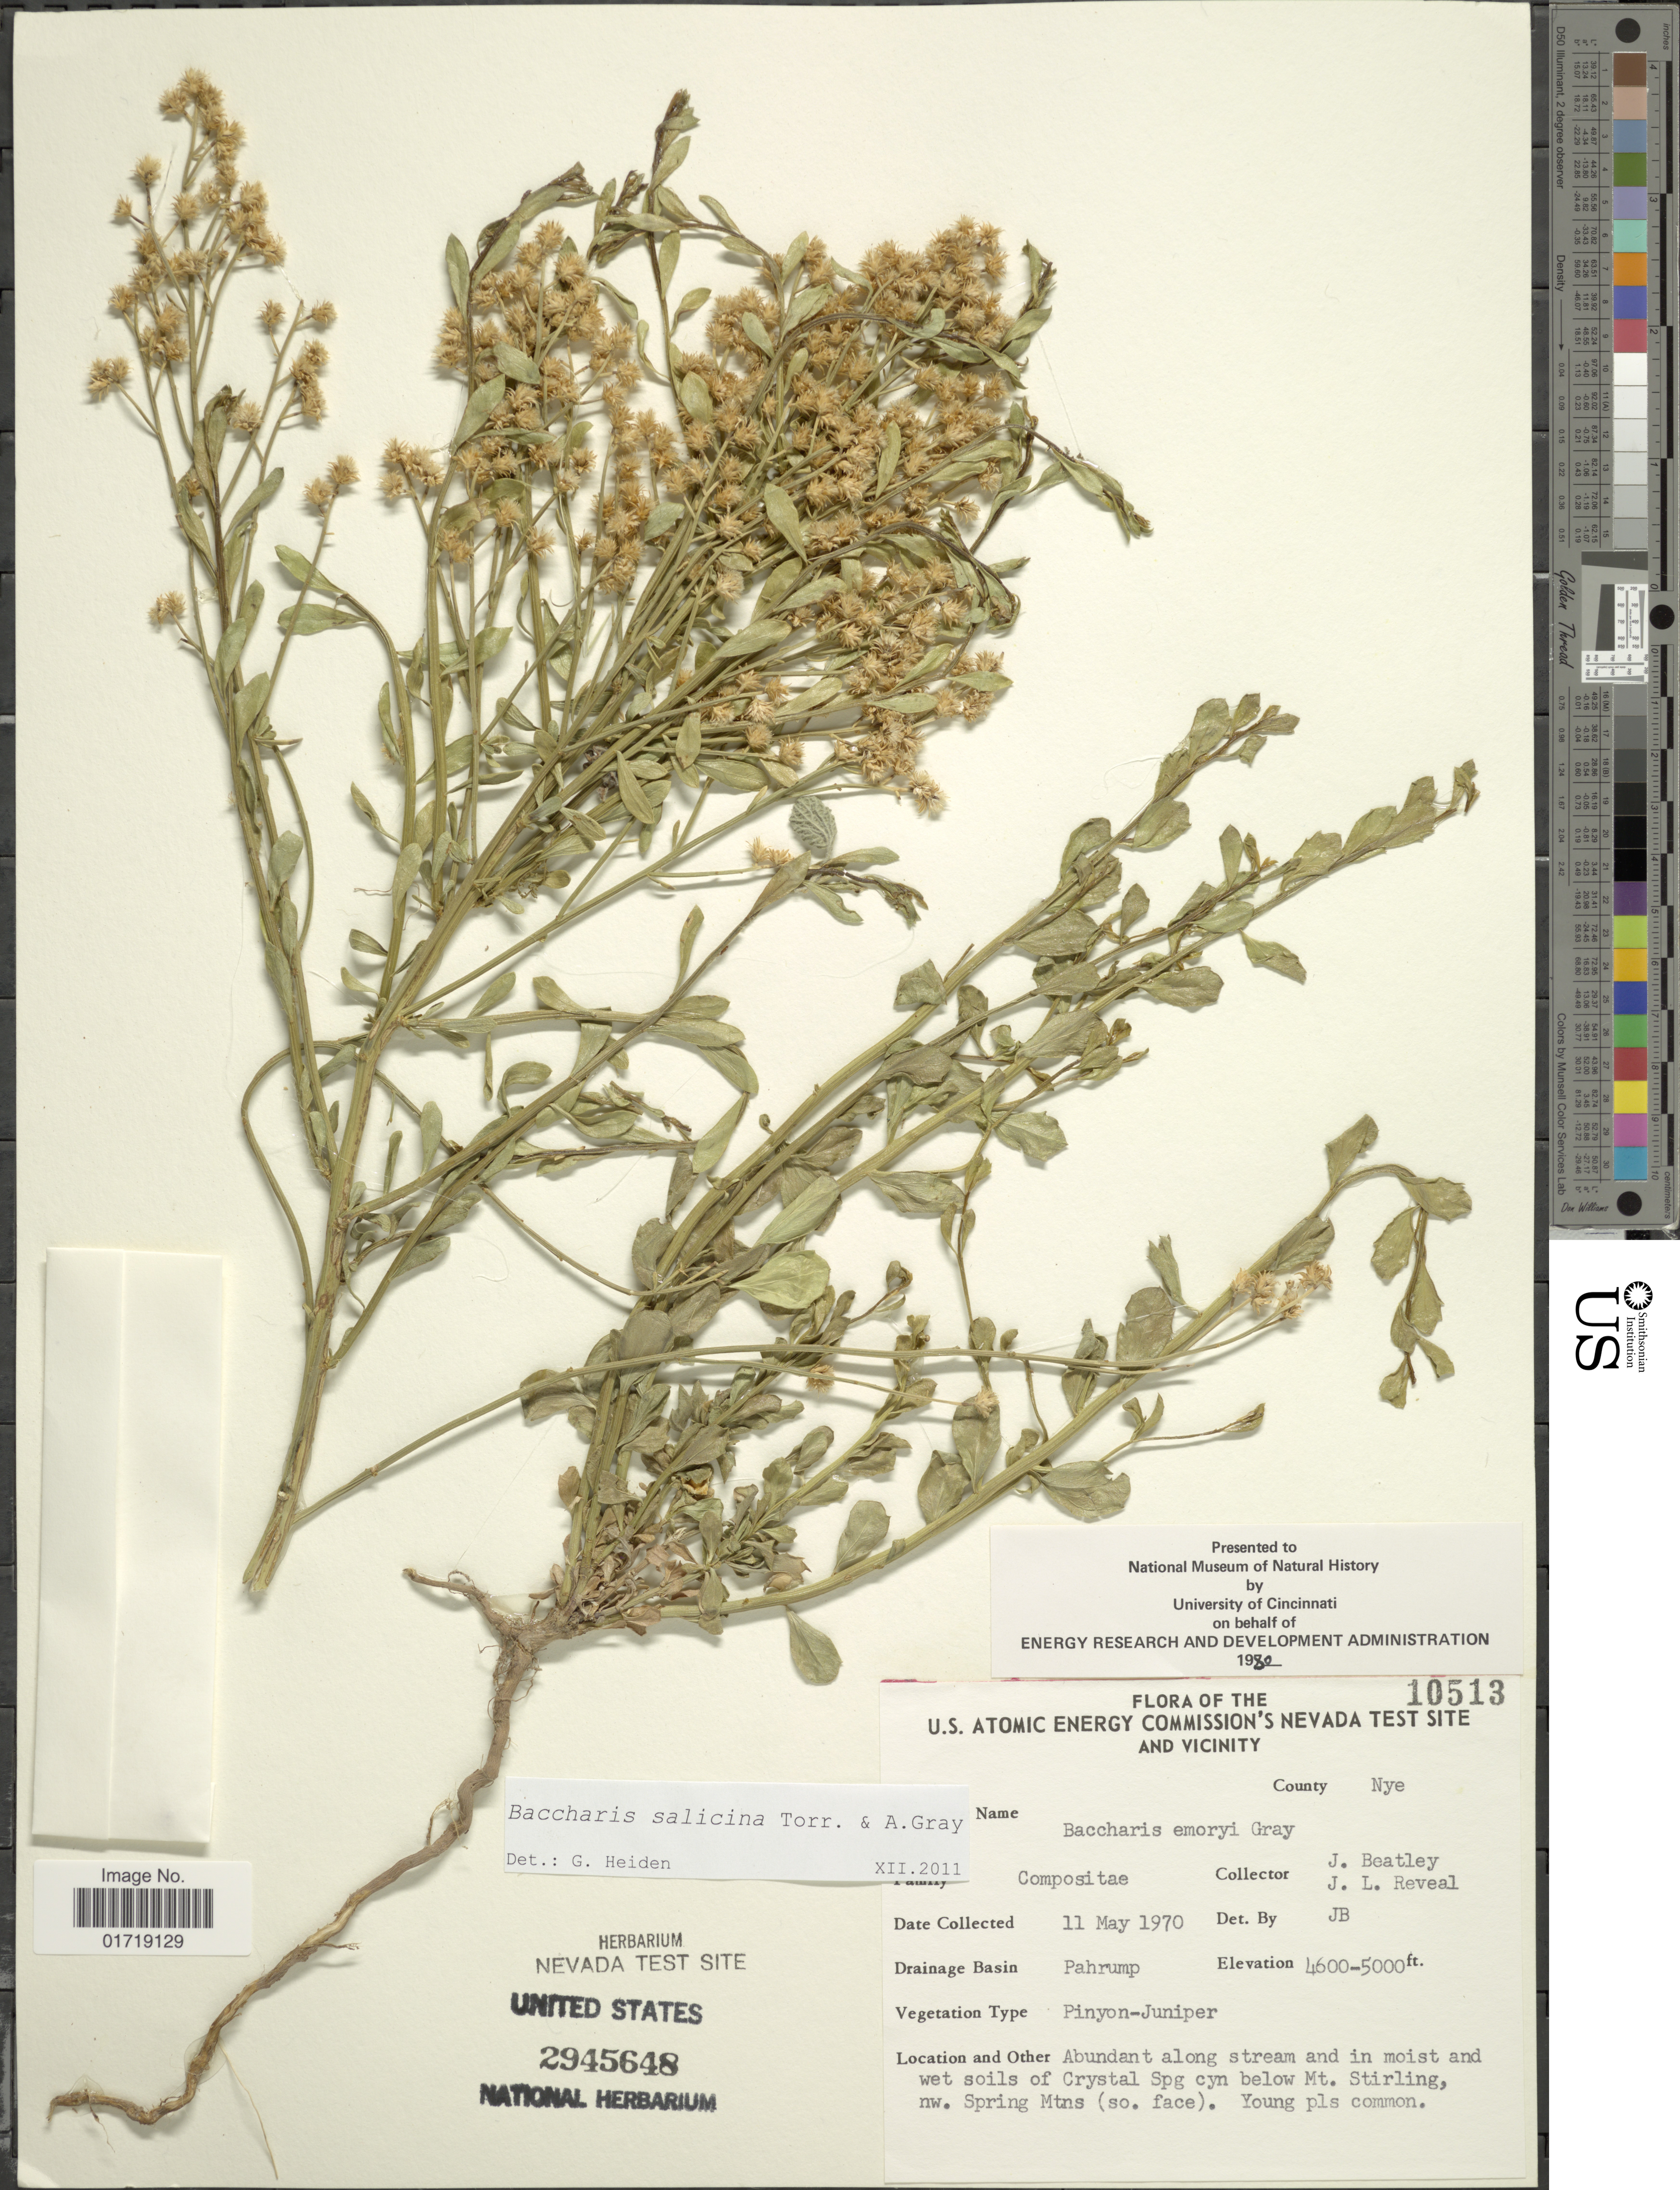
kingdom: Plantae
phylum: Tracheophyta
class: Magnoliopsida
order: Asterales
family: Asteraceae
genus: Baccharis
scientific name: Baccharis salicina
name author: Torr. & A. Gray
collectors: J. C. Beatley & J. L. Reveal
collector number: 10513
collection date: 1970-05-11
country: United States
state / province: Nevada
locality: U. S. Atomic Energy Commission's Nevada Test Site And Vicinity, County Nye, Drainage Basin Pahrump, Abundant stream and in moist and wet soils of Crystal Spg cyn below Mt. Stirling, nw. Spring Mtns (so. face), Young pls common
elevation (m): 1402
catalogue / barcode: US 2945648